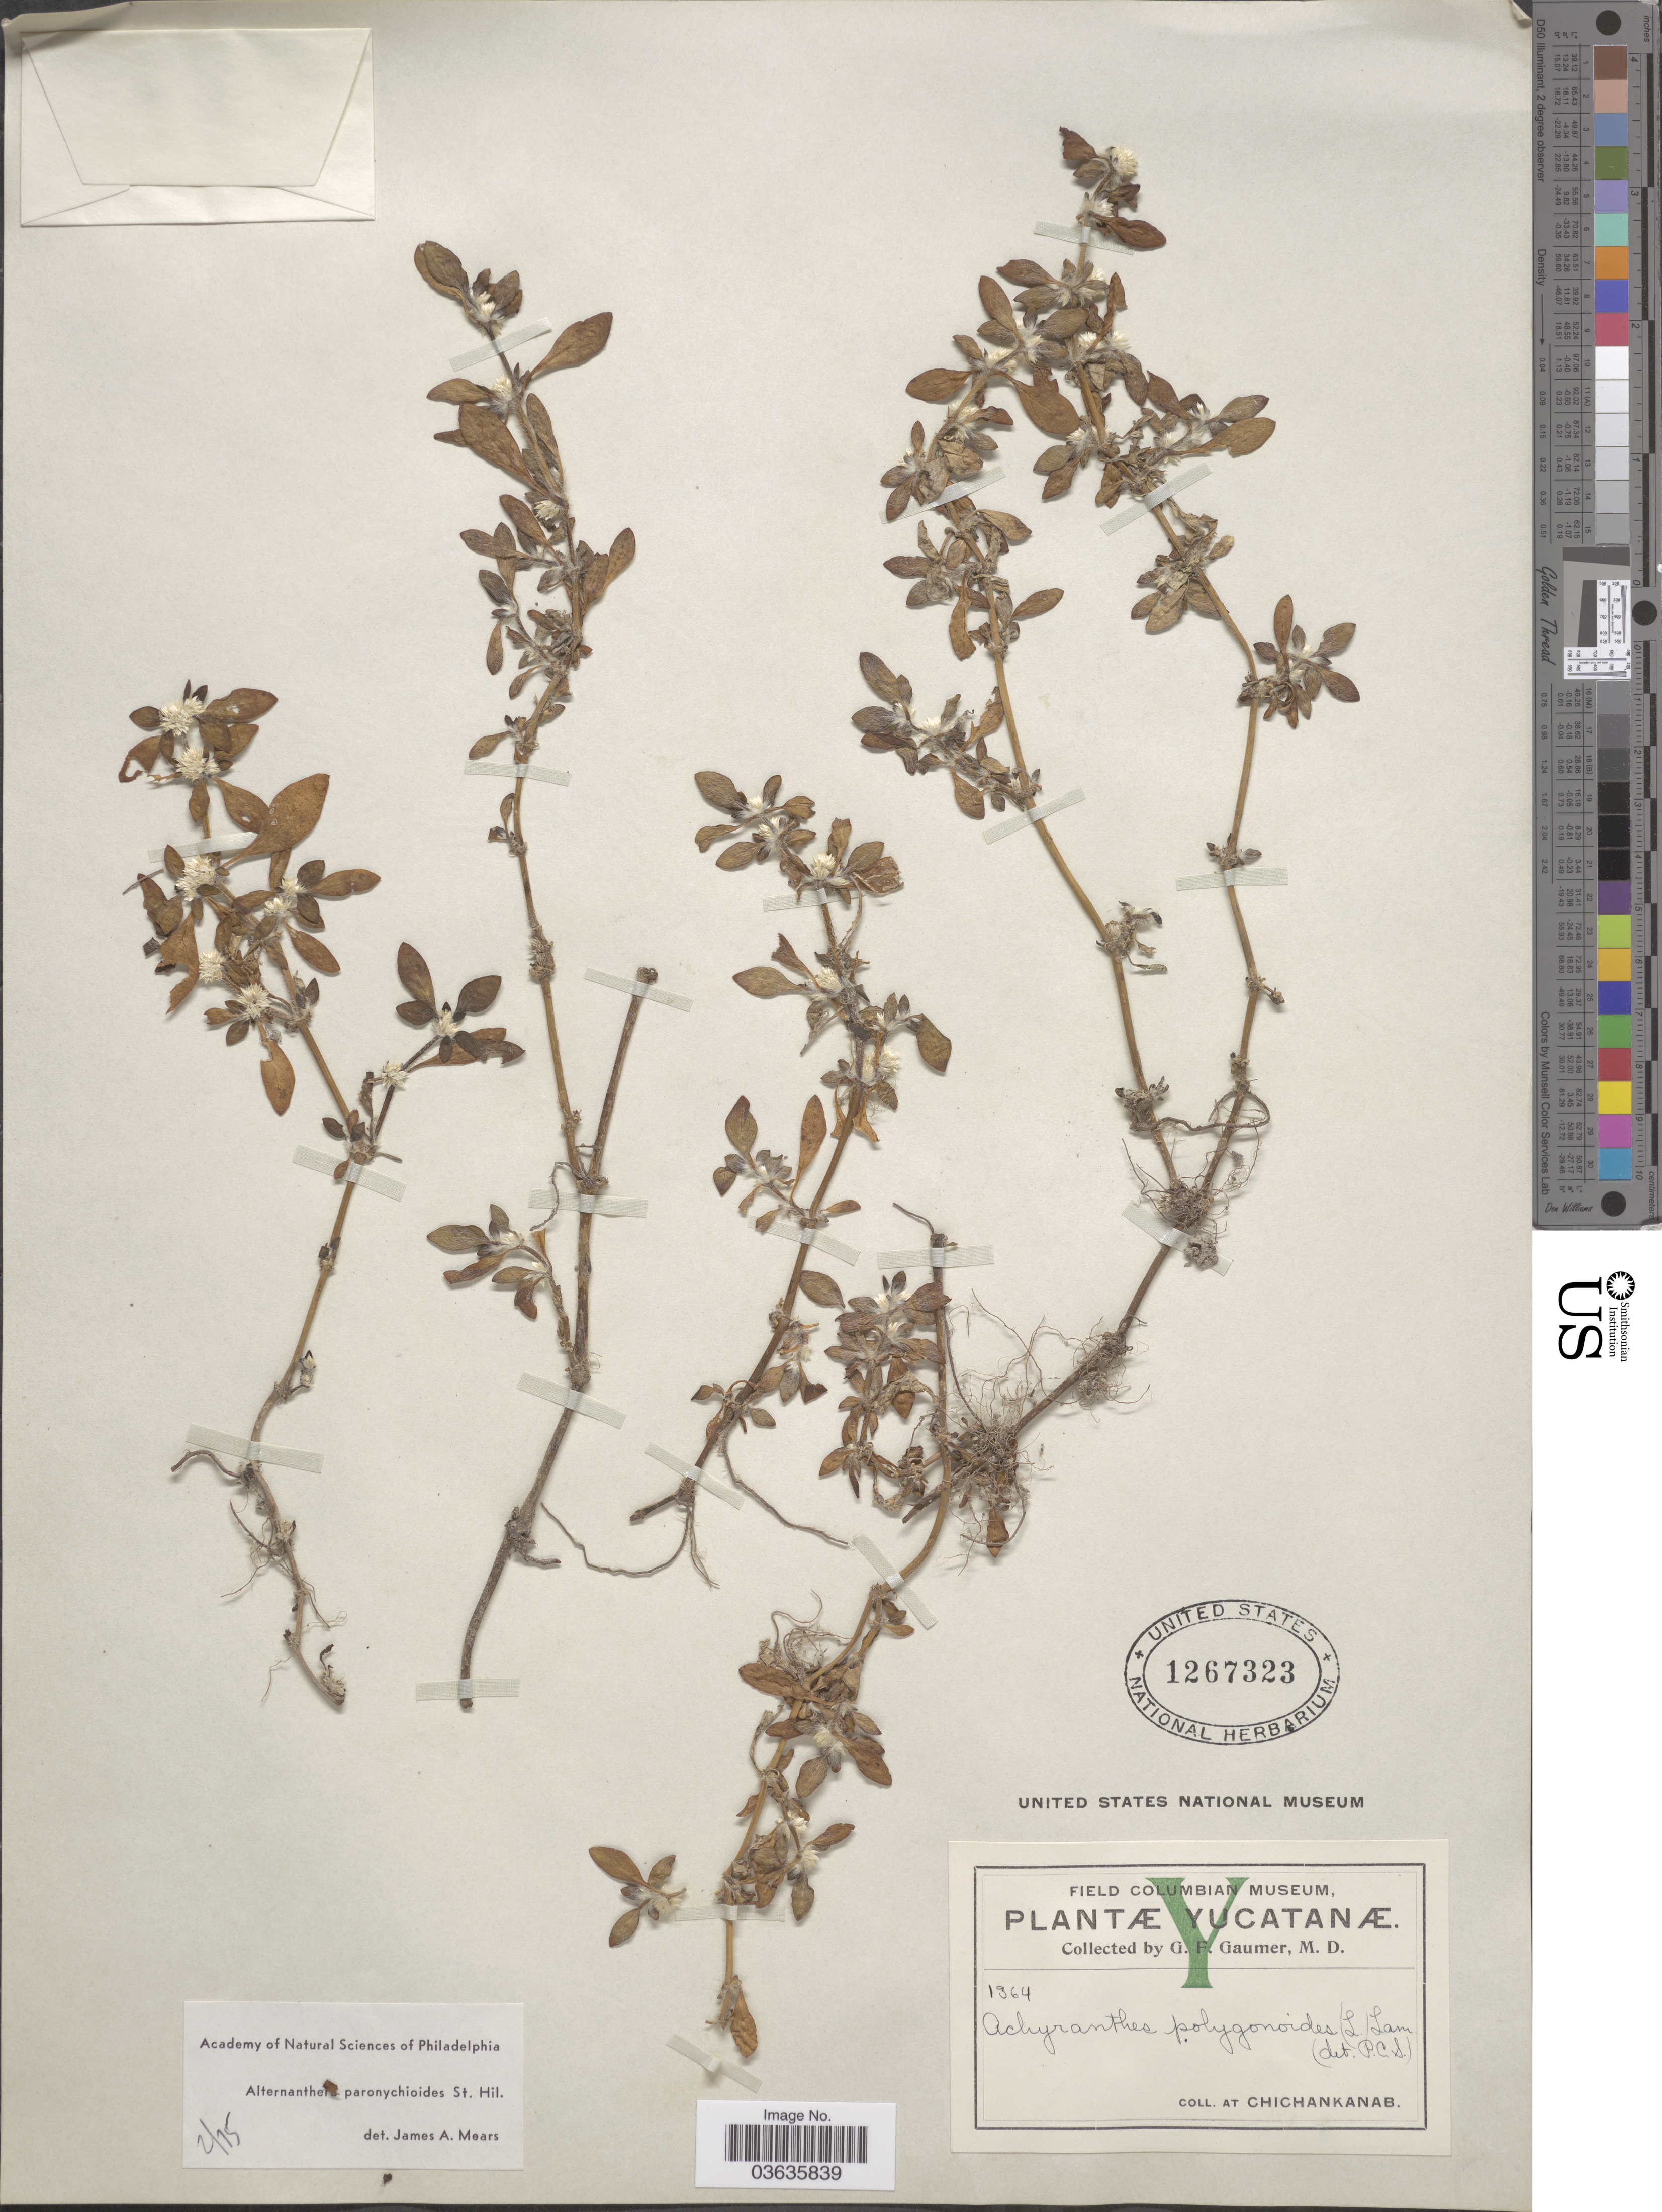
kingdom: Plantae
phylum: Tracheophyta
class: Magnoliopsida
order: Caryophyllales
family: Amaranthaceae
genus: Alternanthera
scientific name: Alternanthera paronychioides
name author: A. St.-Hil.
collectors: G. F. Gaumer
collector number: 1364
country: Mexico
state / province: Yucatán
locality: At Chichankanab.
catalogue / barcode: US 1267323